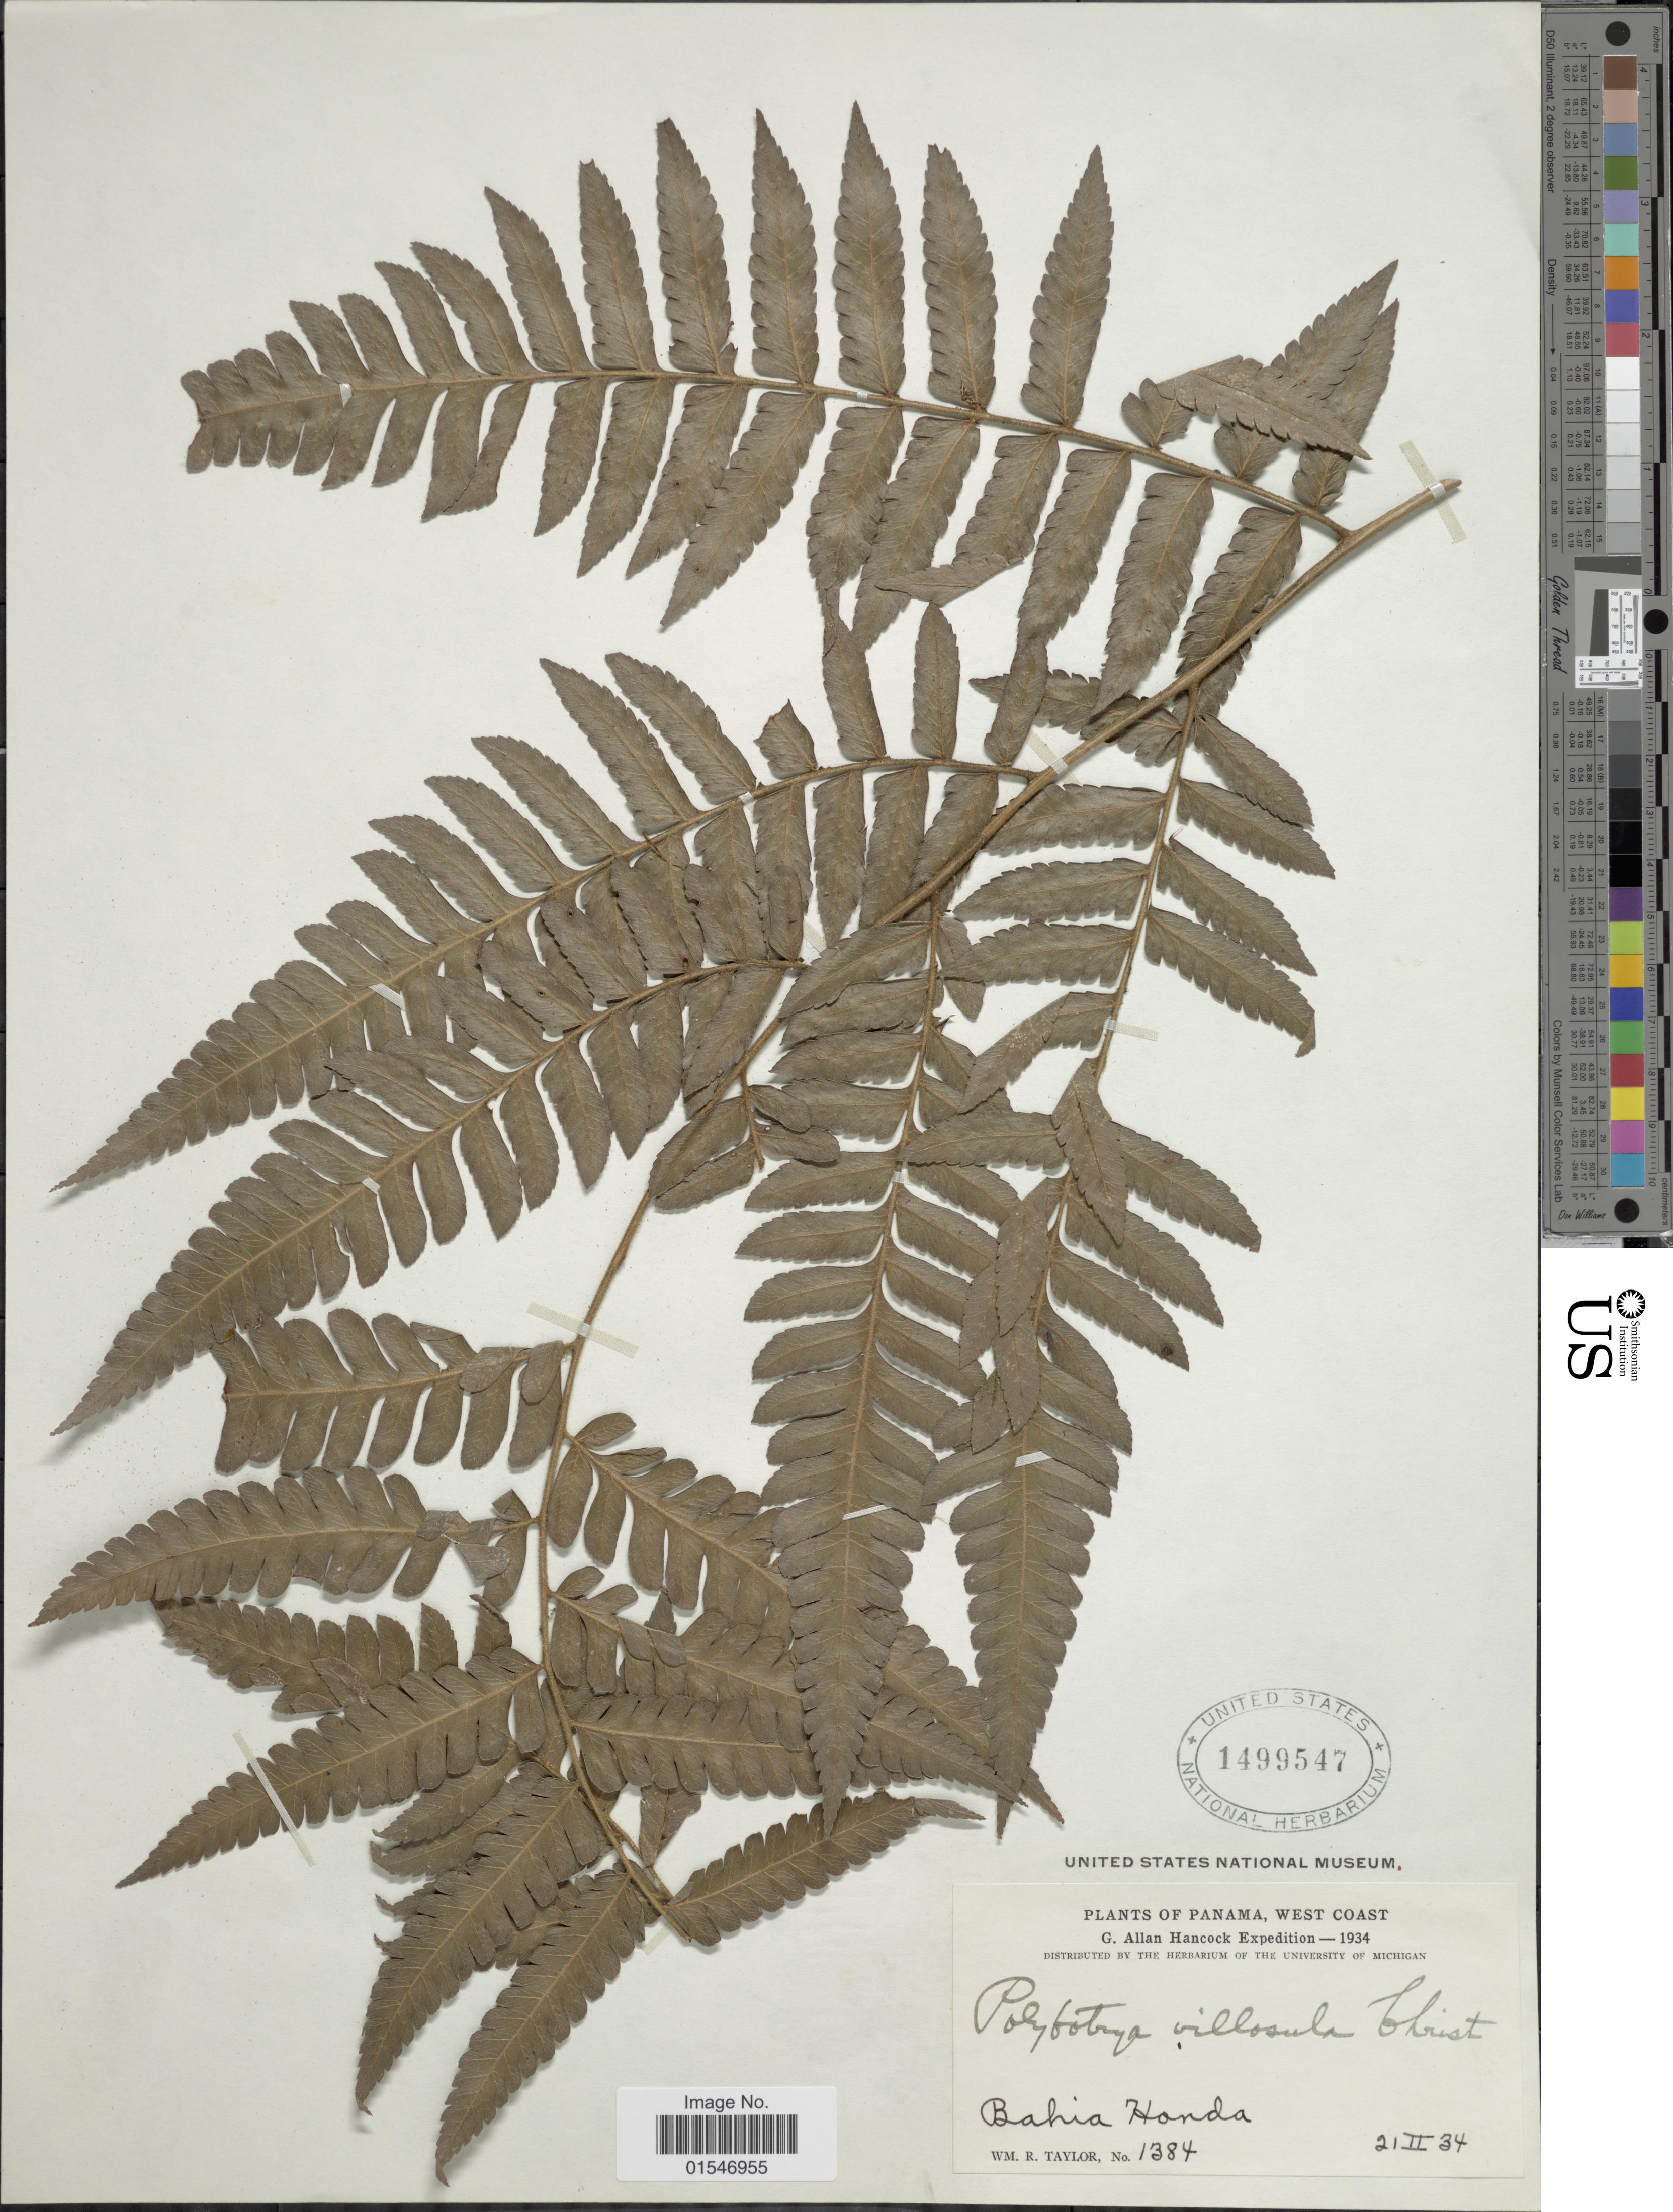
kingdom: Plantae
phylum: Tracheophyta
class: Polypodiopsida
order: Polypodiales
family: Dryopteridaceae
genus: Polybotrya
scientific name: Polybotrya caudata f. caudata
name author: Kunze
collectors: W. R. Taylor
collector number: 1384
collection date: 1934-02-21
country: Panama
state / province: Panamá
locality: West Coast. Bahia Honda.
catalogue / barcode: US 1499547